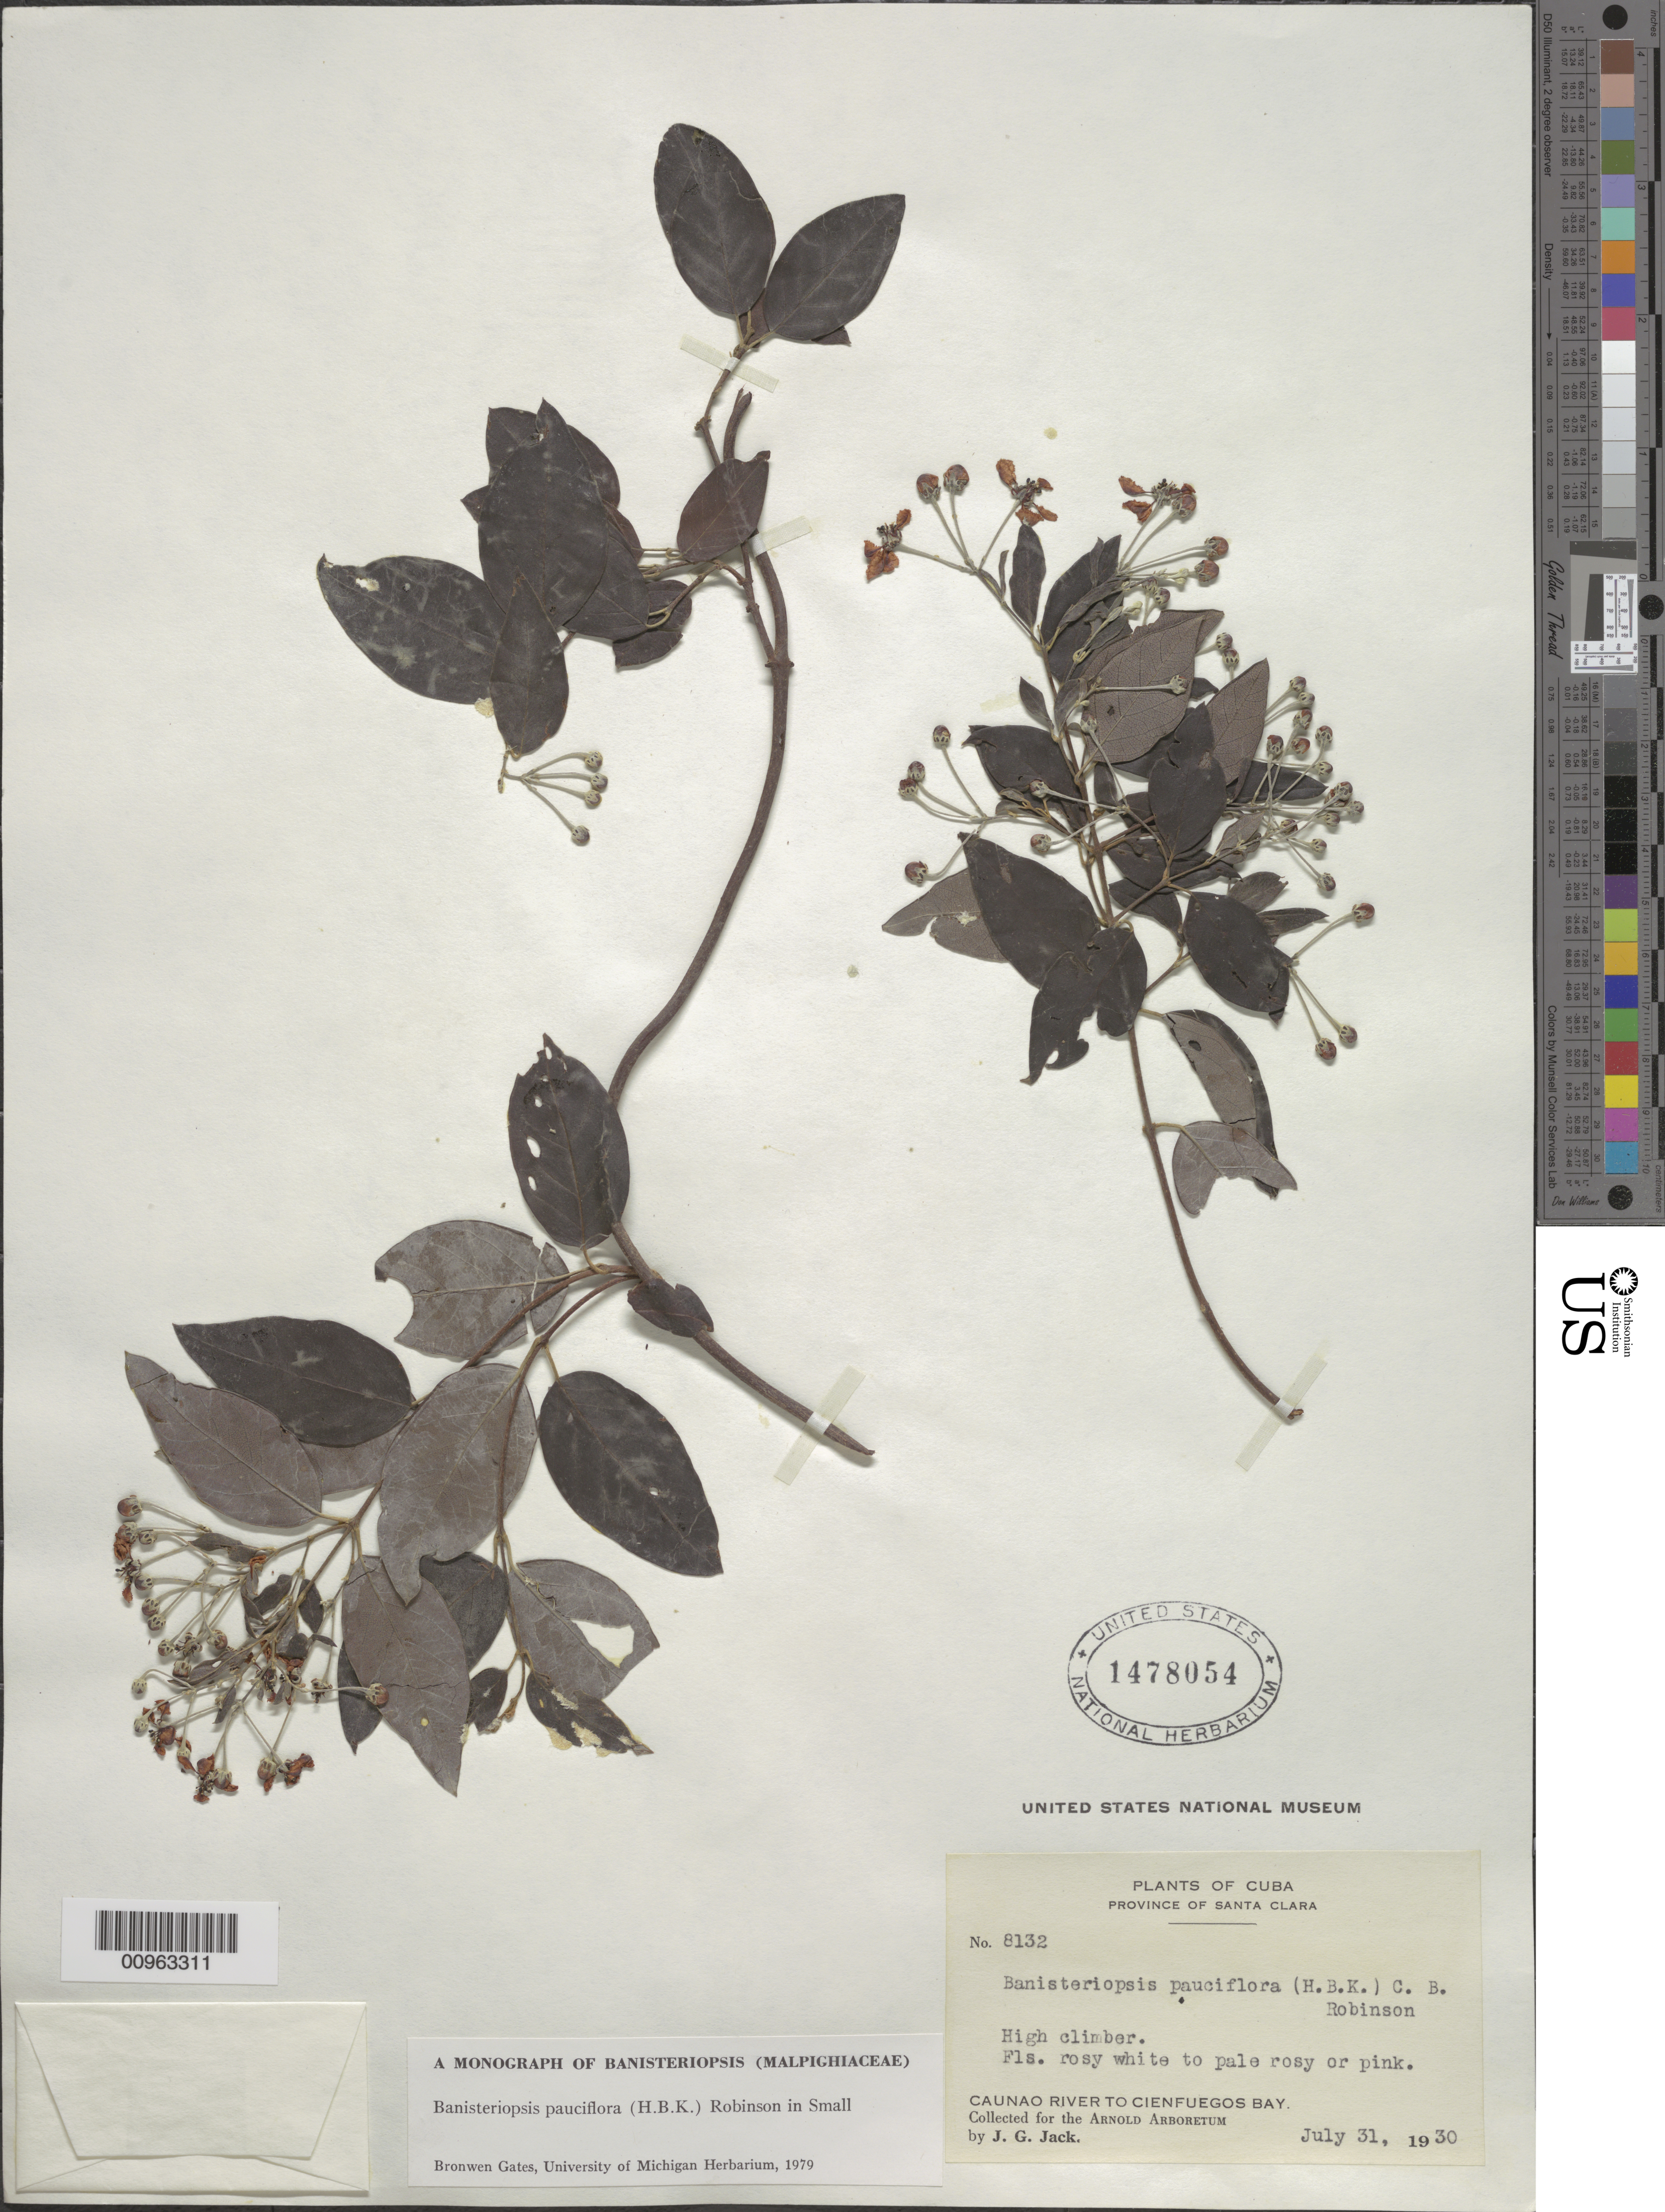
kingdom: Plantae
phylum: Tracheophyta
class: Magnoliopsida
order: Malpighiales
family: Malpighiaceae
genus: Banisteriopsis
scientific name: Banisteriopsis pauciflora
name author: (Kunth) C.B. Rob.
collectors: J. G. Jack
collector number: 8132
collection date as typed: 31 Jul 1930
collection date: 1930-07-31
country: Cuba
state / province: Las Villas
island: Cuba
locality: Caunao River to Cienfuegos Bay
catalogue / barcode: US 1478054